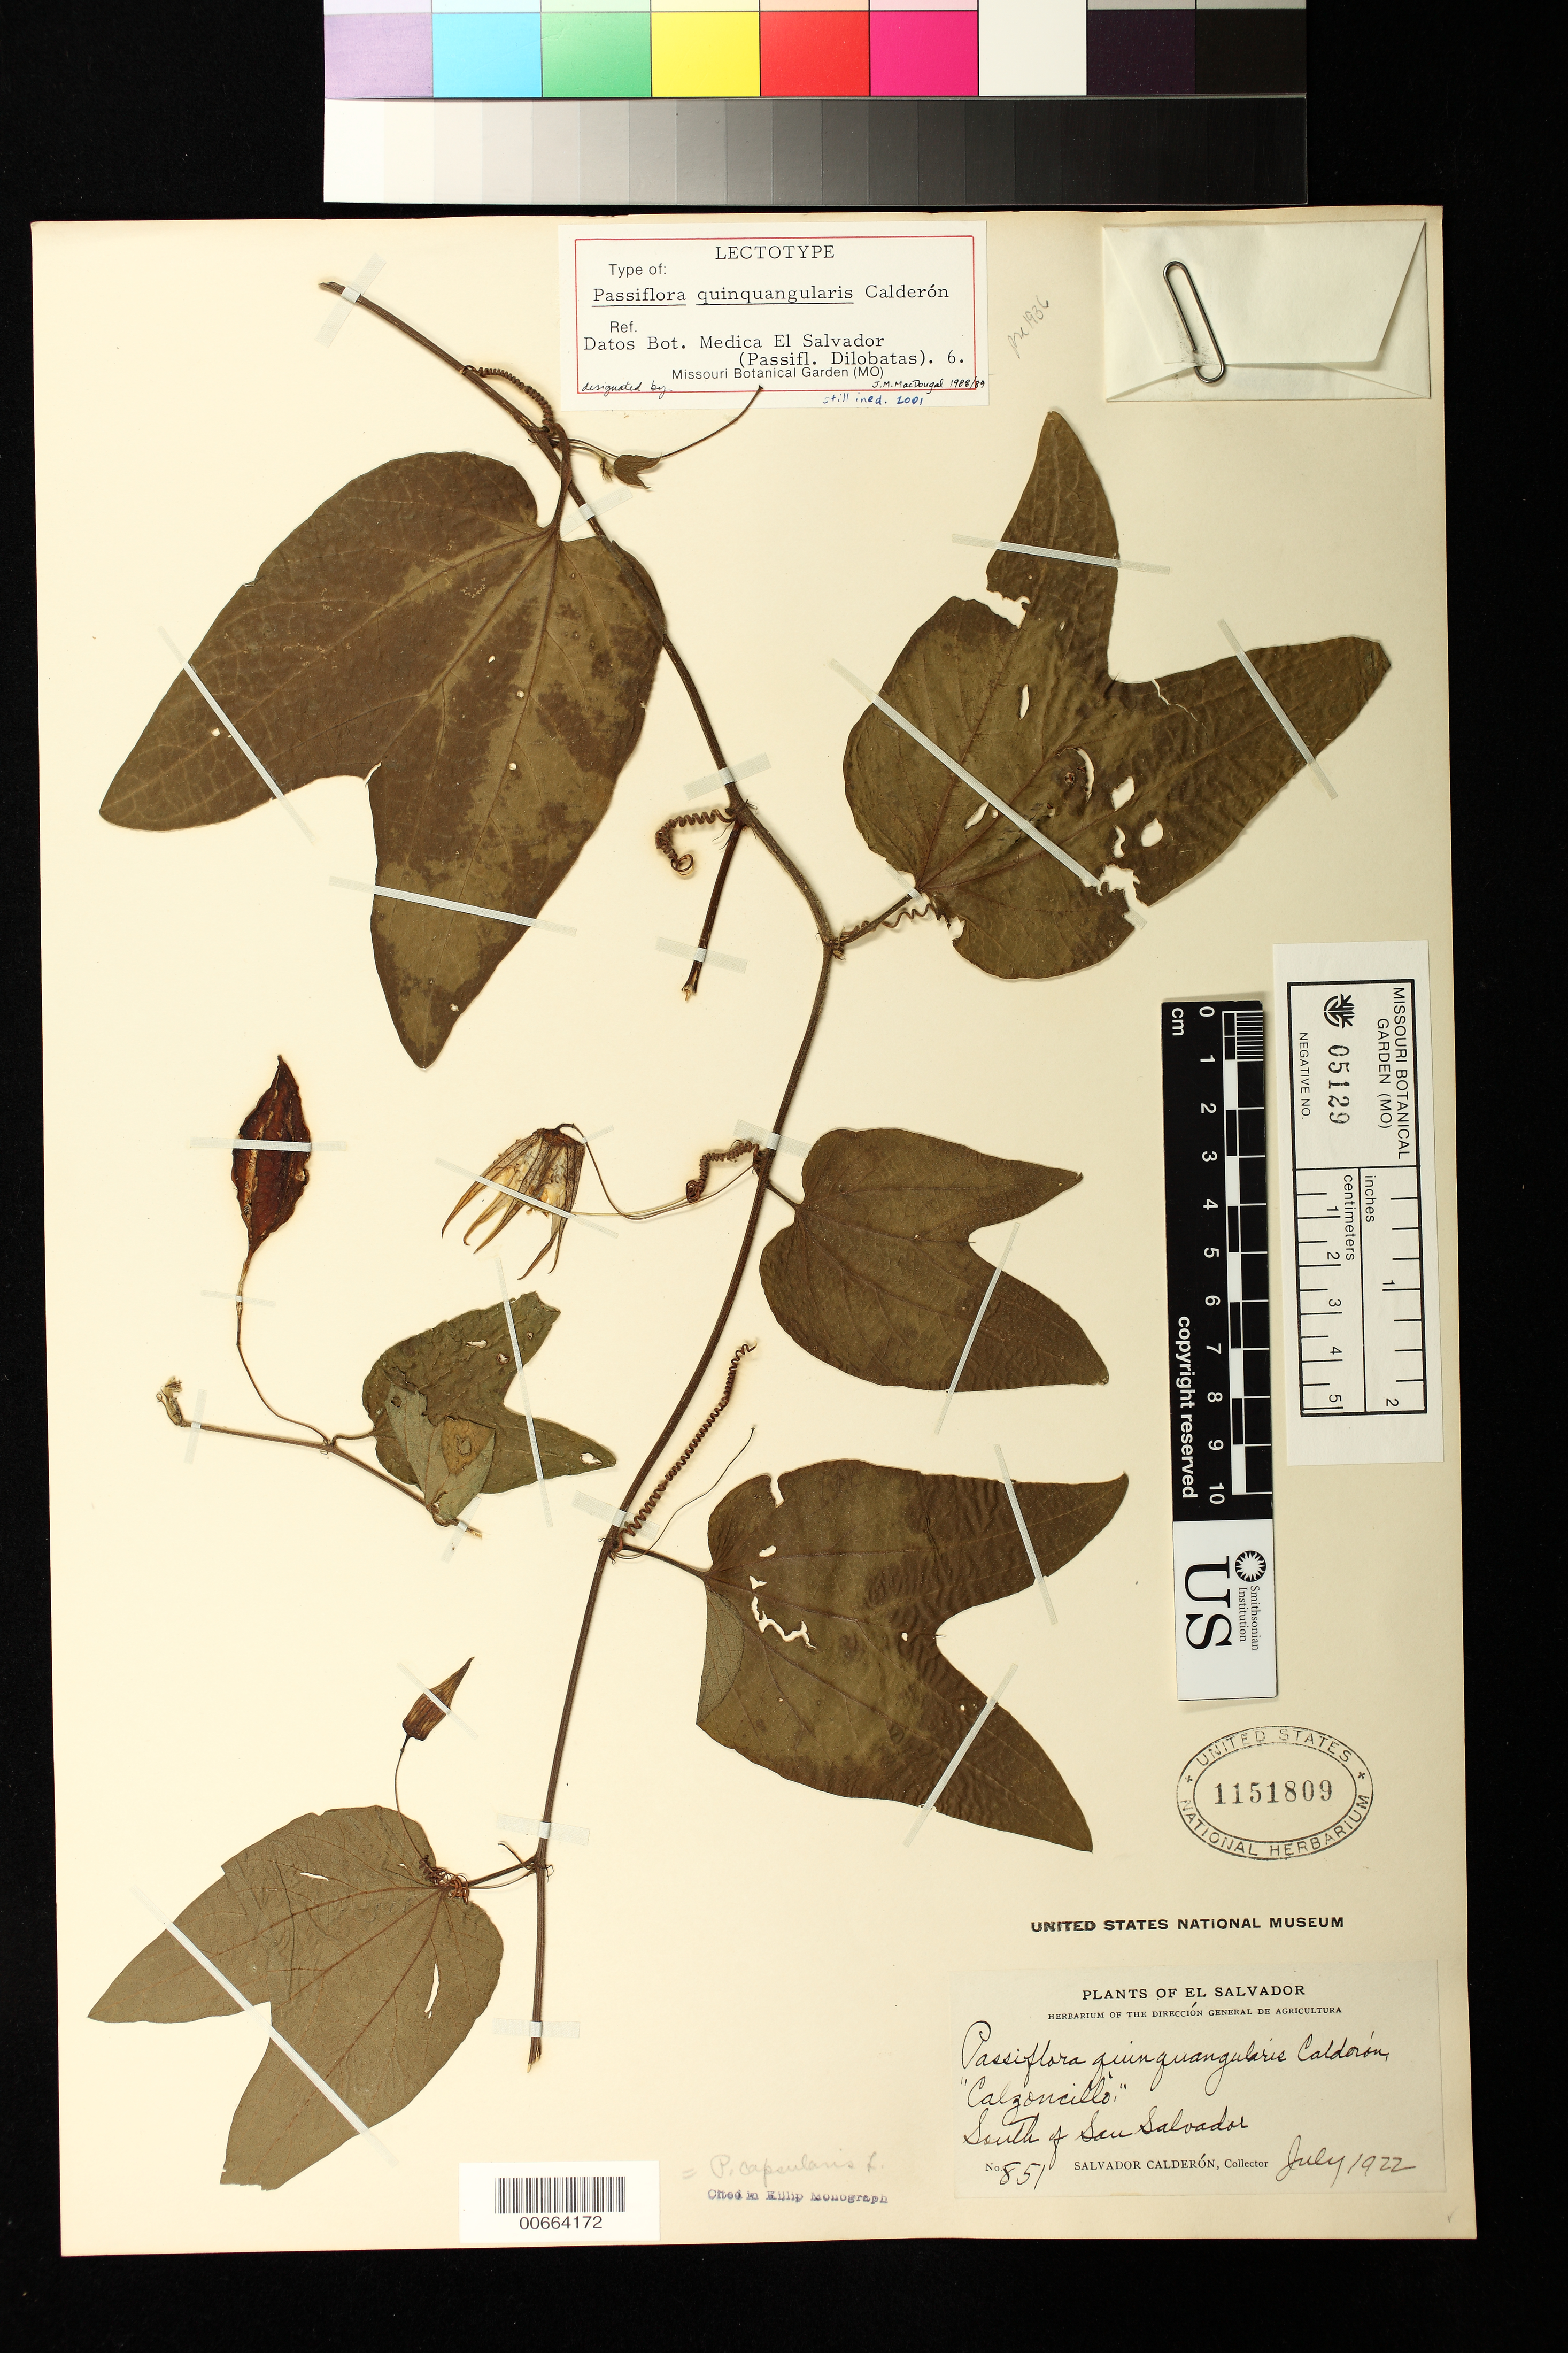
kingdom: Plantae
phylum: Tracheophyta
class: Magnoliopsida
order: Malpighiales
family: Passifloraceae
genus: Passiflora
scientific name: Passiflora quinquangularis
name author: S. Calderón ex J.M. MacDougal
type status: Holotype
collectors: S. Calderón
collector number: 851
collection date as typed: Jul 1922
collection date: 1922-07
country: El Salvador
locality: South of San Salvador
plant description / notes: Specimen annotated by J.M. MacDougal (1989) as "lectotype" of Passiflora quinquangularis S. Calderón, but that name was never effectively published and was validated by MacDougal (2004, Novon 14: 455-456, q.v. for discussion) with this US sheet as the holotype. [Note that there is a "Sheet II", USNH 1151810, but MacDougal explicitly designated USNH 1151809 as the holotype.]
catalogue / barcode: US 1151809